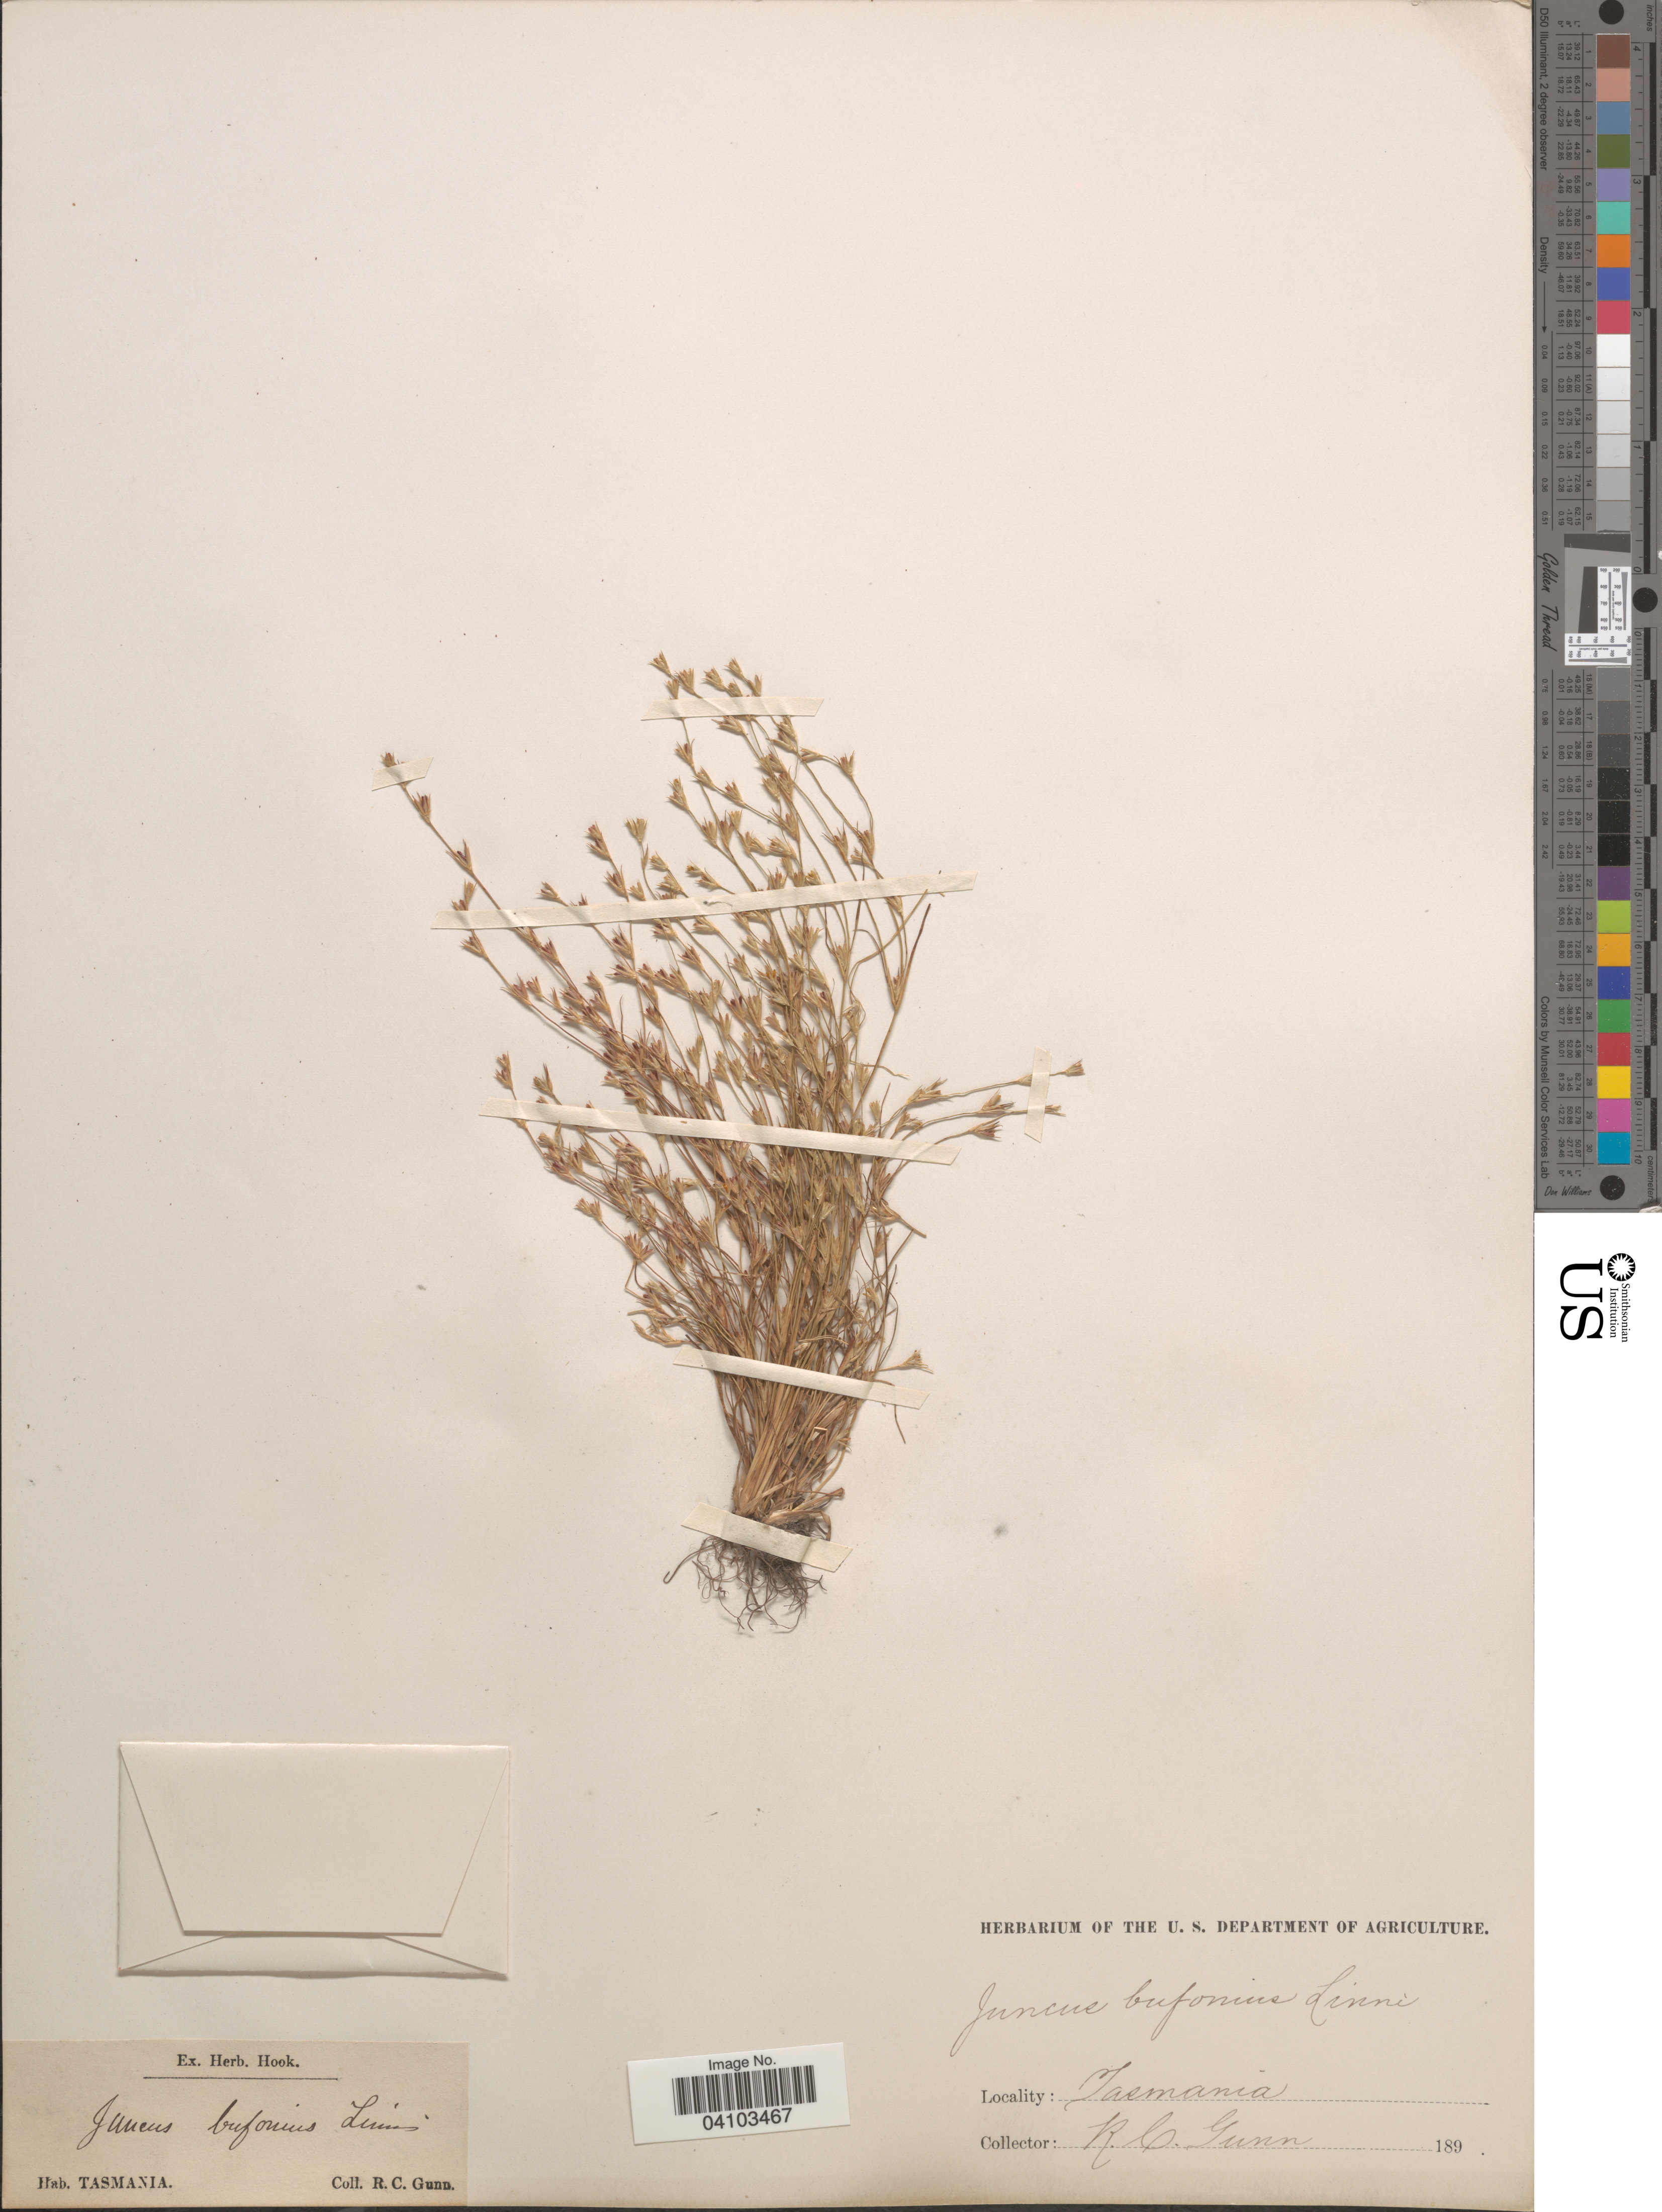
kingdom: Plantae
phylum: Tracheophyta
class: Liliopsida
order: Poales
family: Juncaceae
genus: Juncus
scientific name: Juncus bufonius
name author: L.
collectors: R. Gunn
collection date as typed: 189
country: Australia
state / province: Tasmania